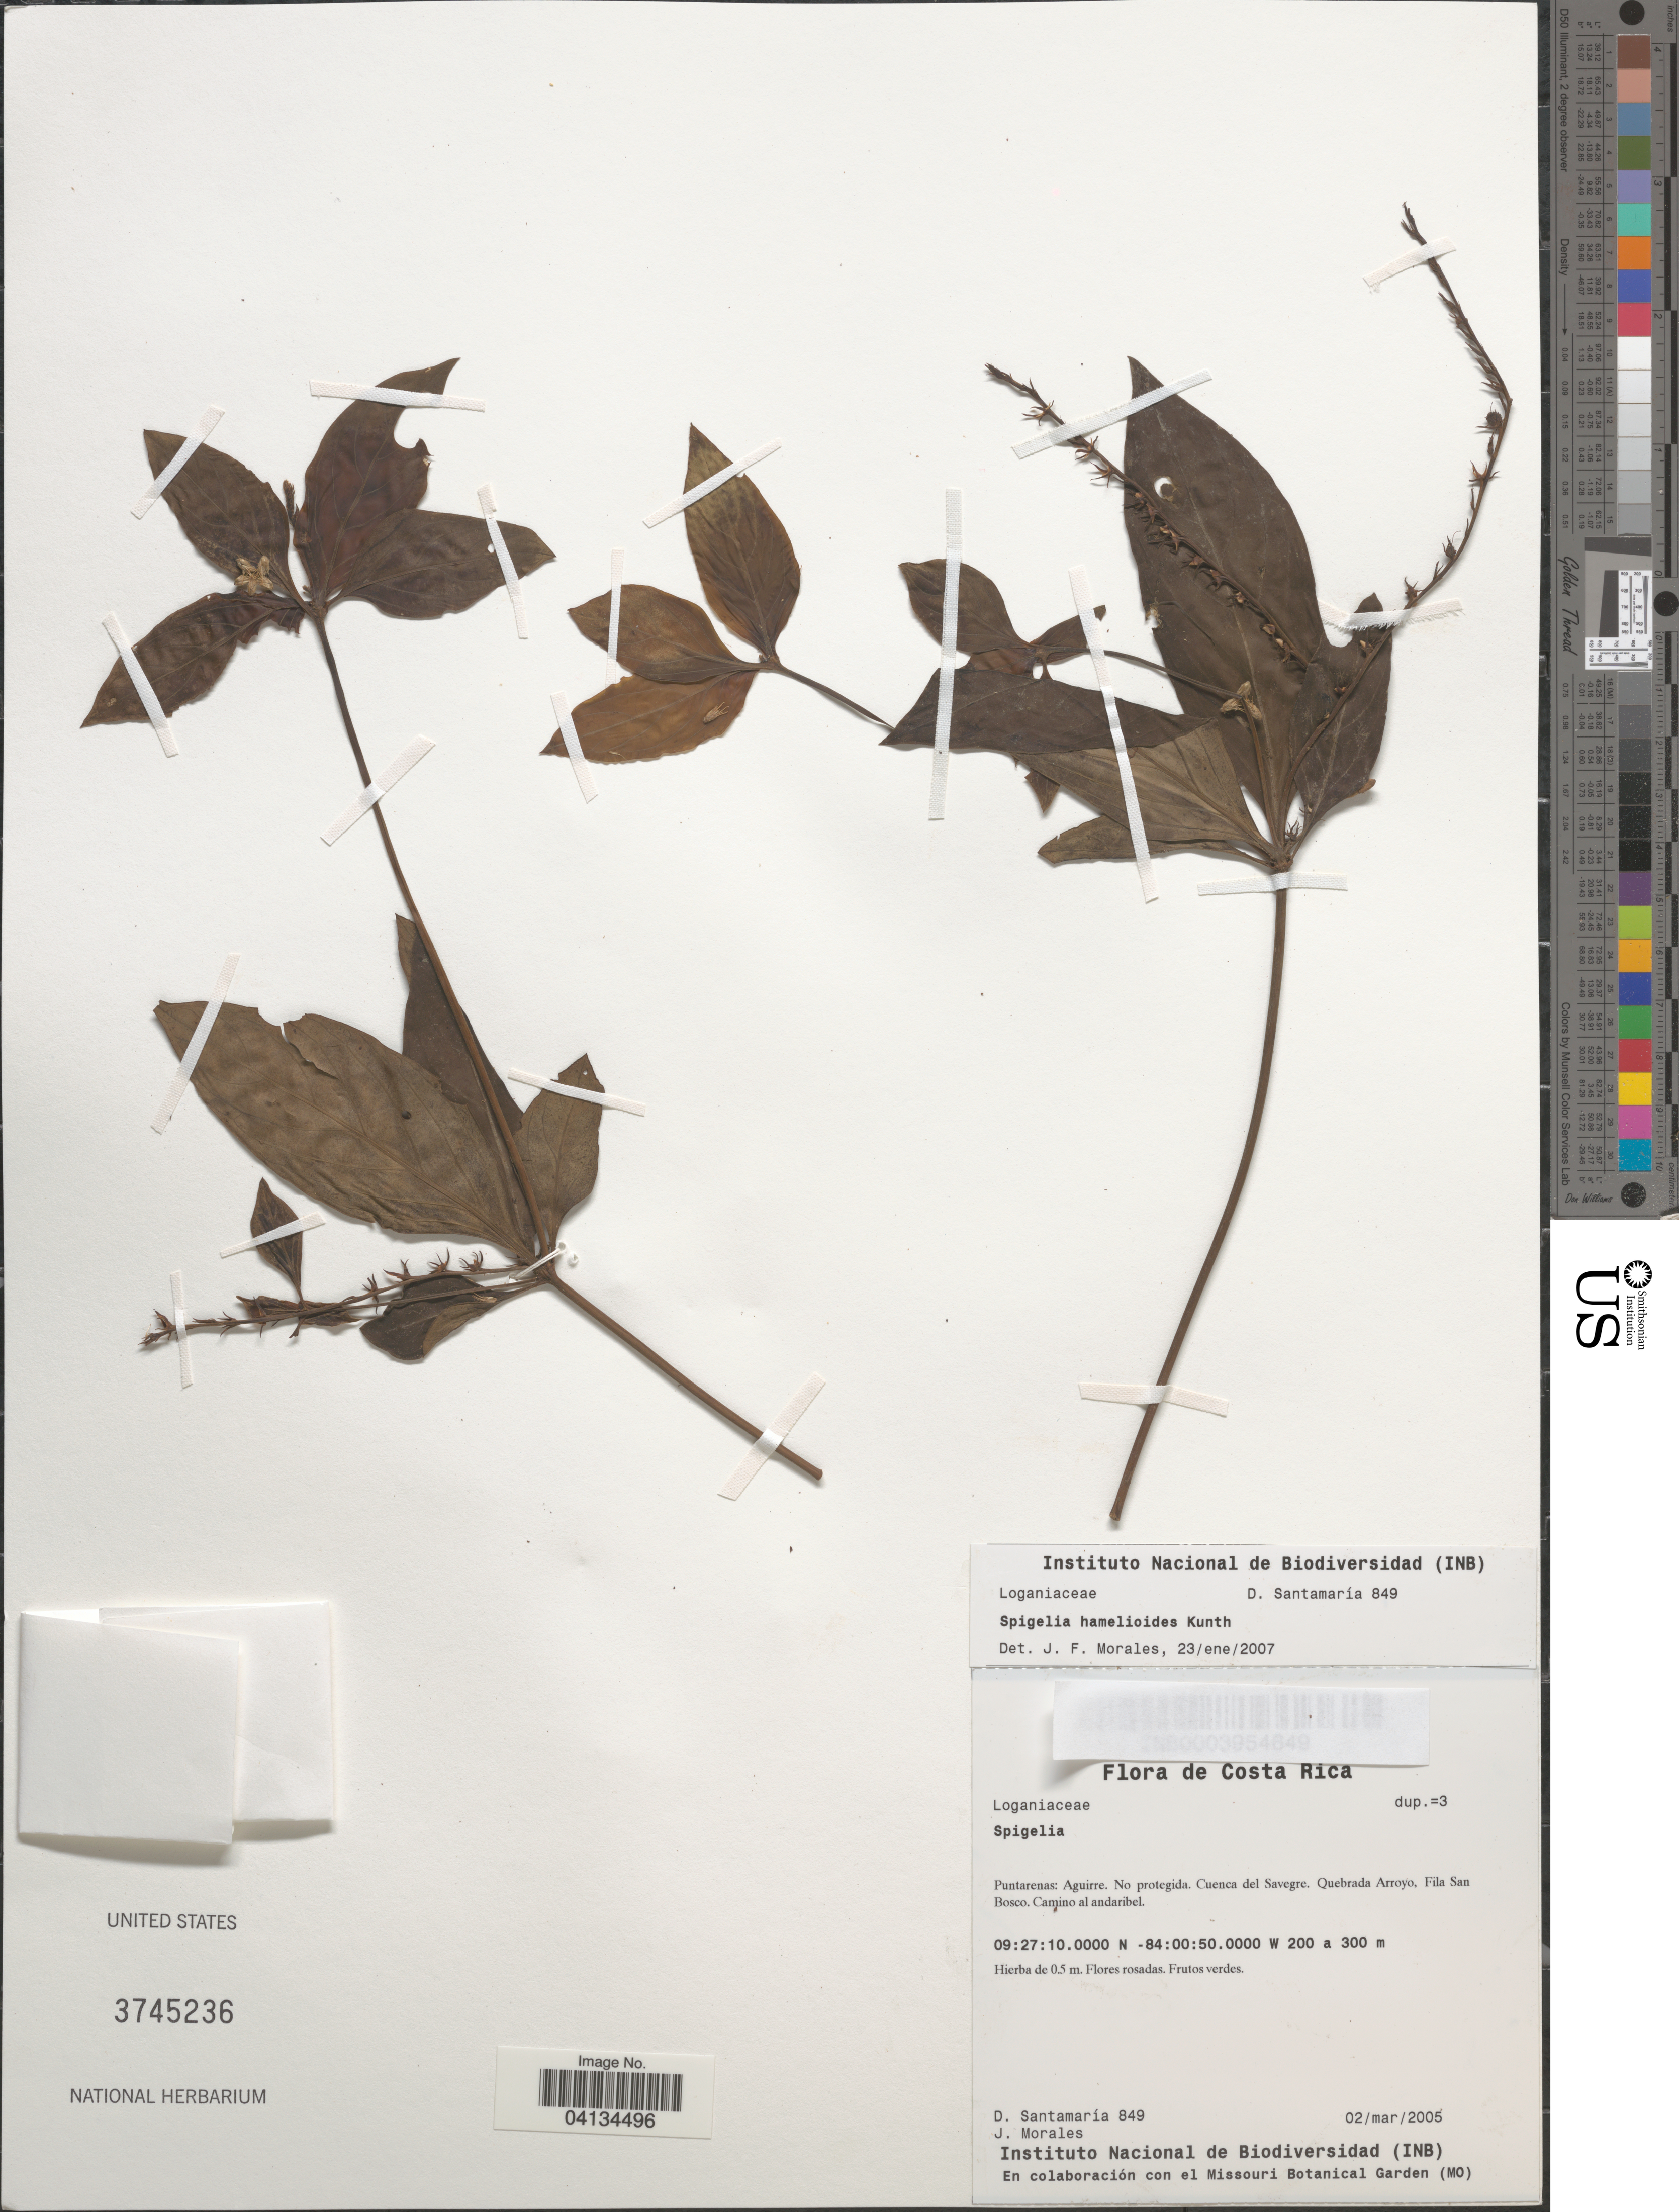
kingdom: Plantae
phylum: Tracheophyta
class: Magnoliopsida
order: Gentianales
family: Loganiaceae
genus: Spigelia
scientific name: Spigelia hamelioides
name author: Kunth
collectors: D. Santamaria & J. Morales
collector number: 849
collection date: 2005-03-02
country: Costa Rica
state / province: Puntarenas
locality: Aguirre. No protegida. Cuenca del Savegre. Quebrada Arroyo, Fila San Bosco.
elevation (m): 200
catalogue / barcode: US 3745236